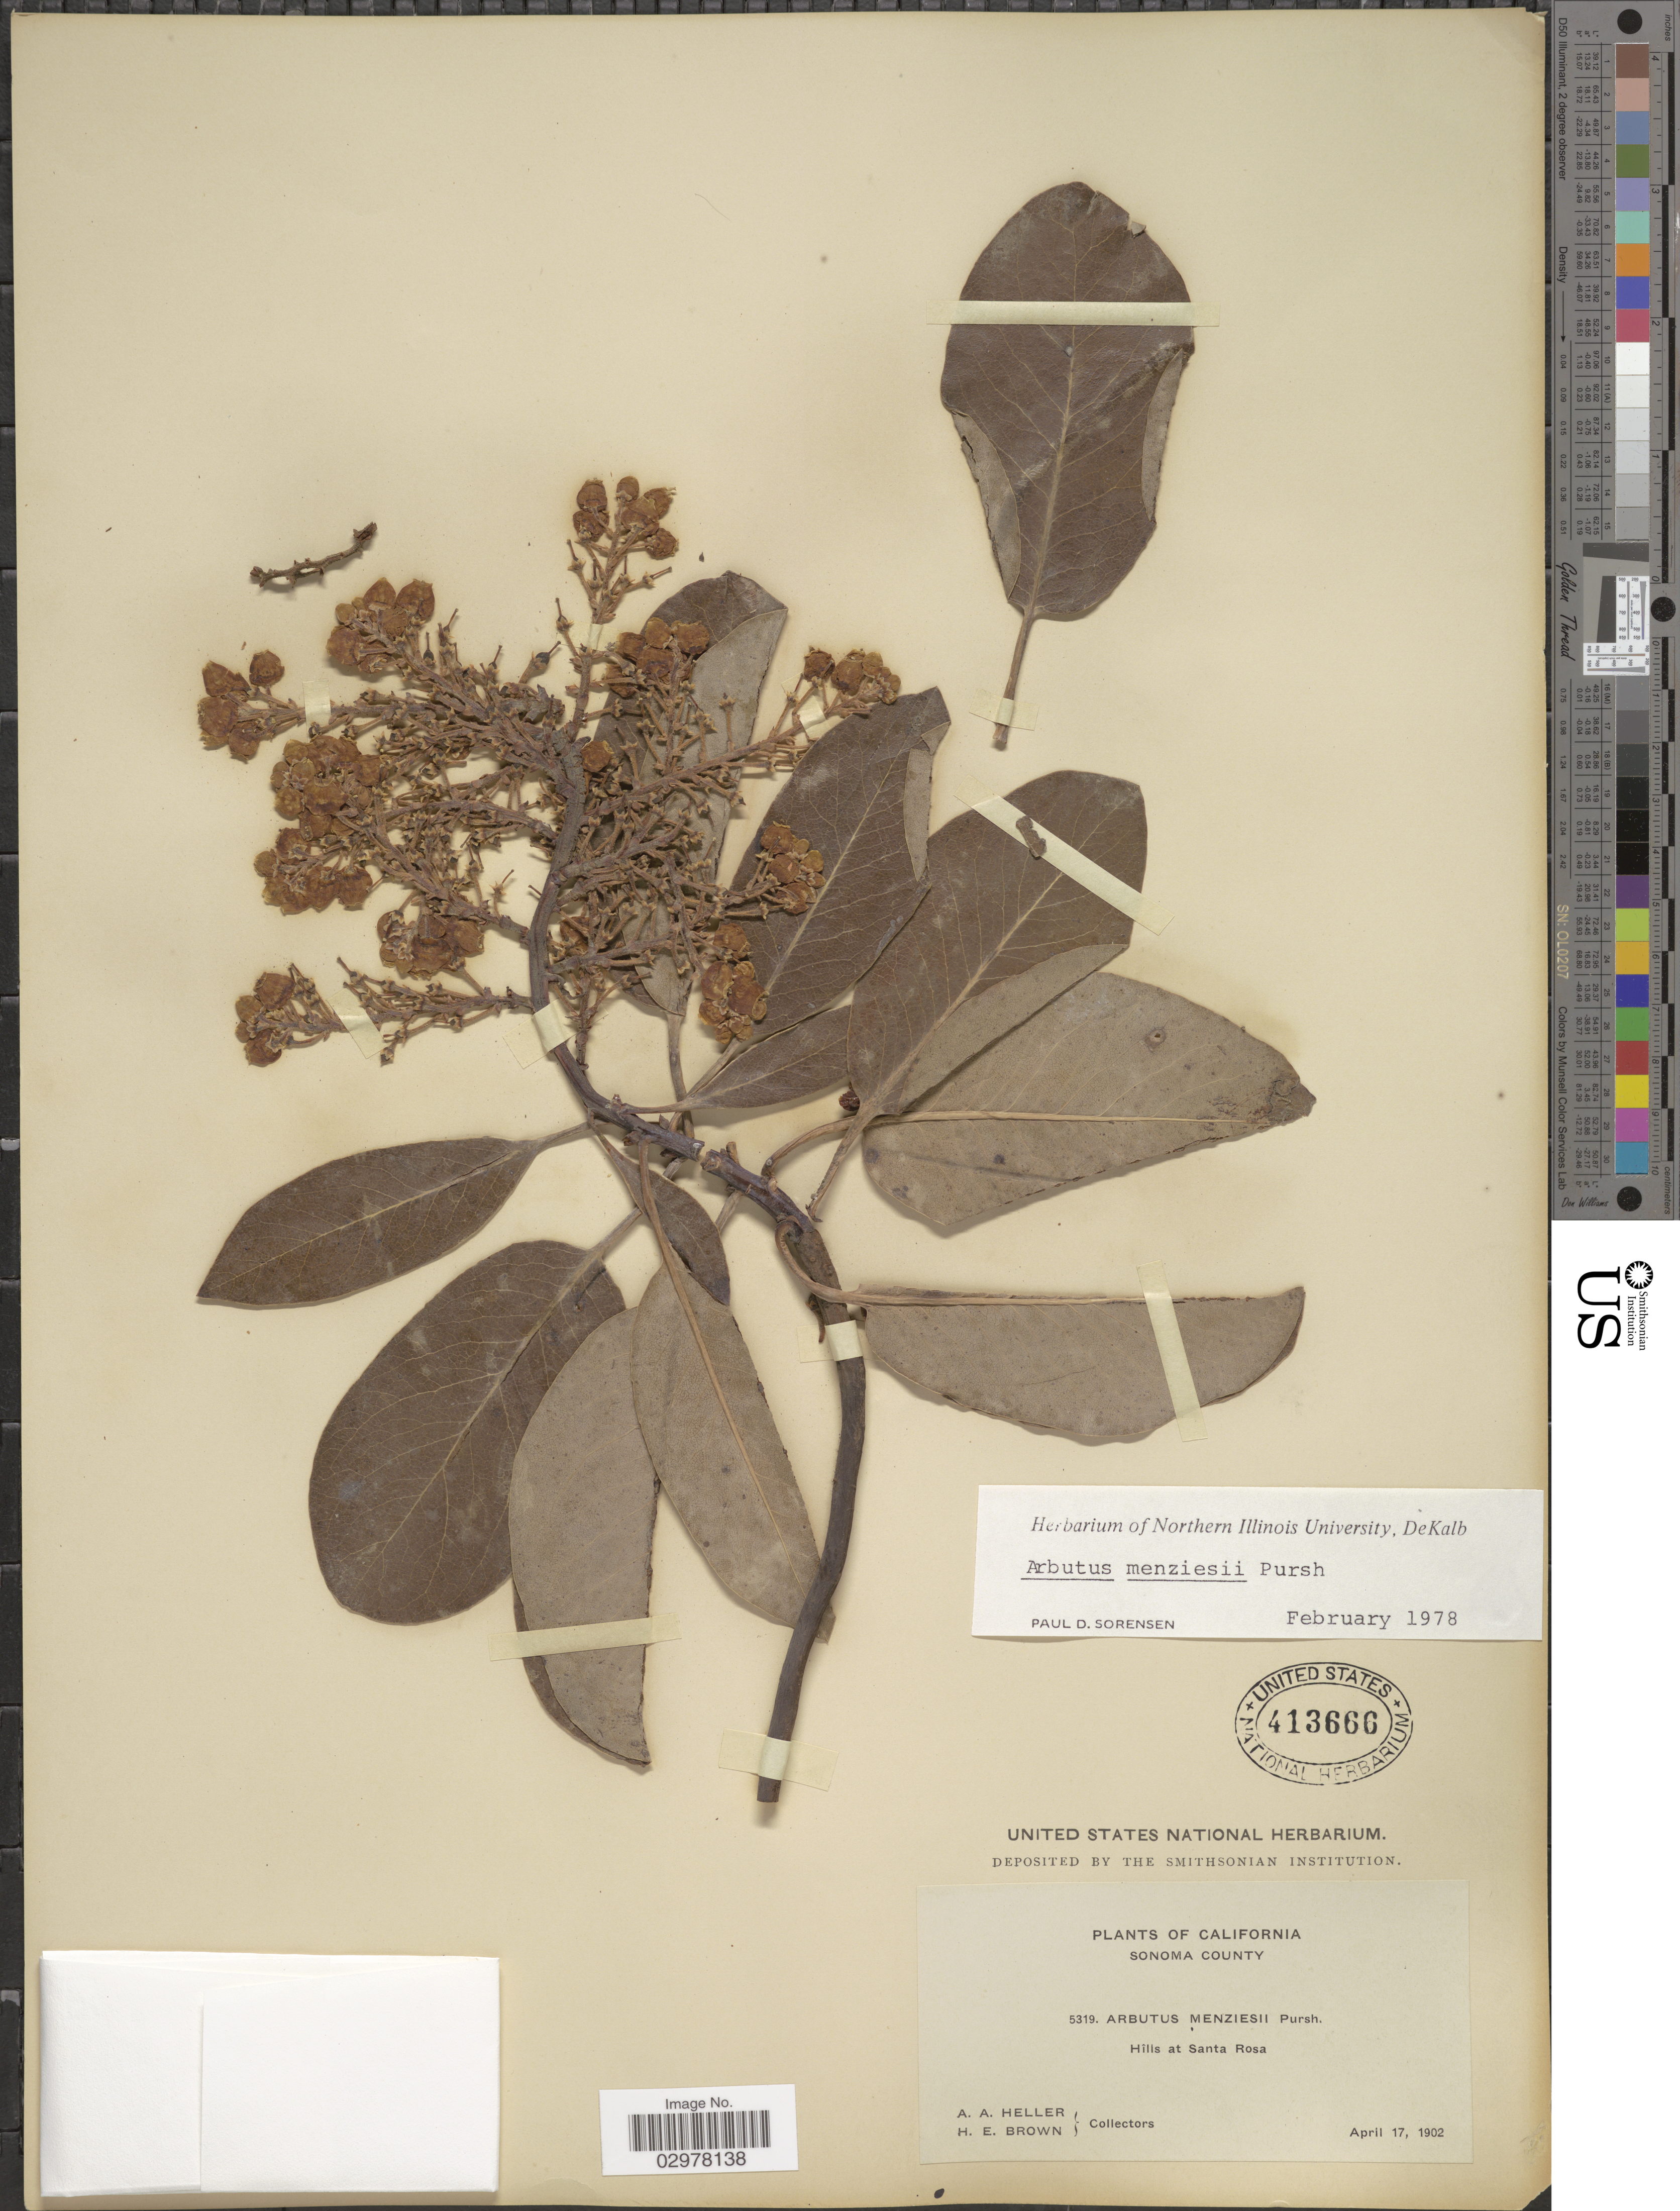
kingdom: Plantae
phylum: Tracheophyta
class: Magnoliopsida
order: Ericales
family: Ericaceae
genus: Arbutus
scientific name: Arbutus menziesii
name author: Pursh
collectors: A. A. Heller & H. E. Brown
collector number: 5319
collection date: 1902-04-17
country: United States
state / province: California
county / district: Sonoma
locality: Sonoma County. Hills at Santa Rosa.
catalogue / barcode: US 413666